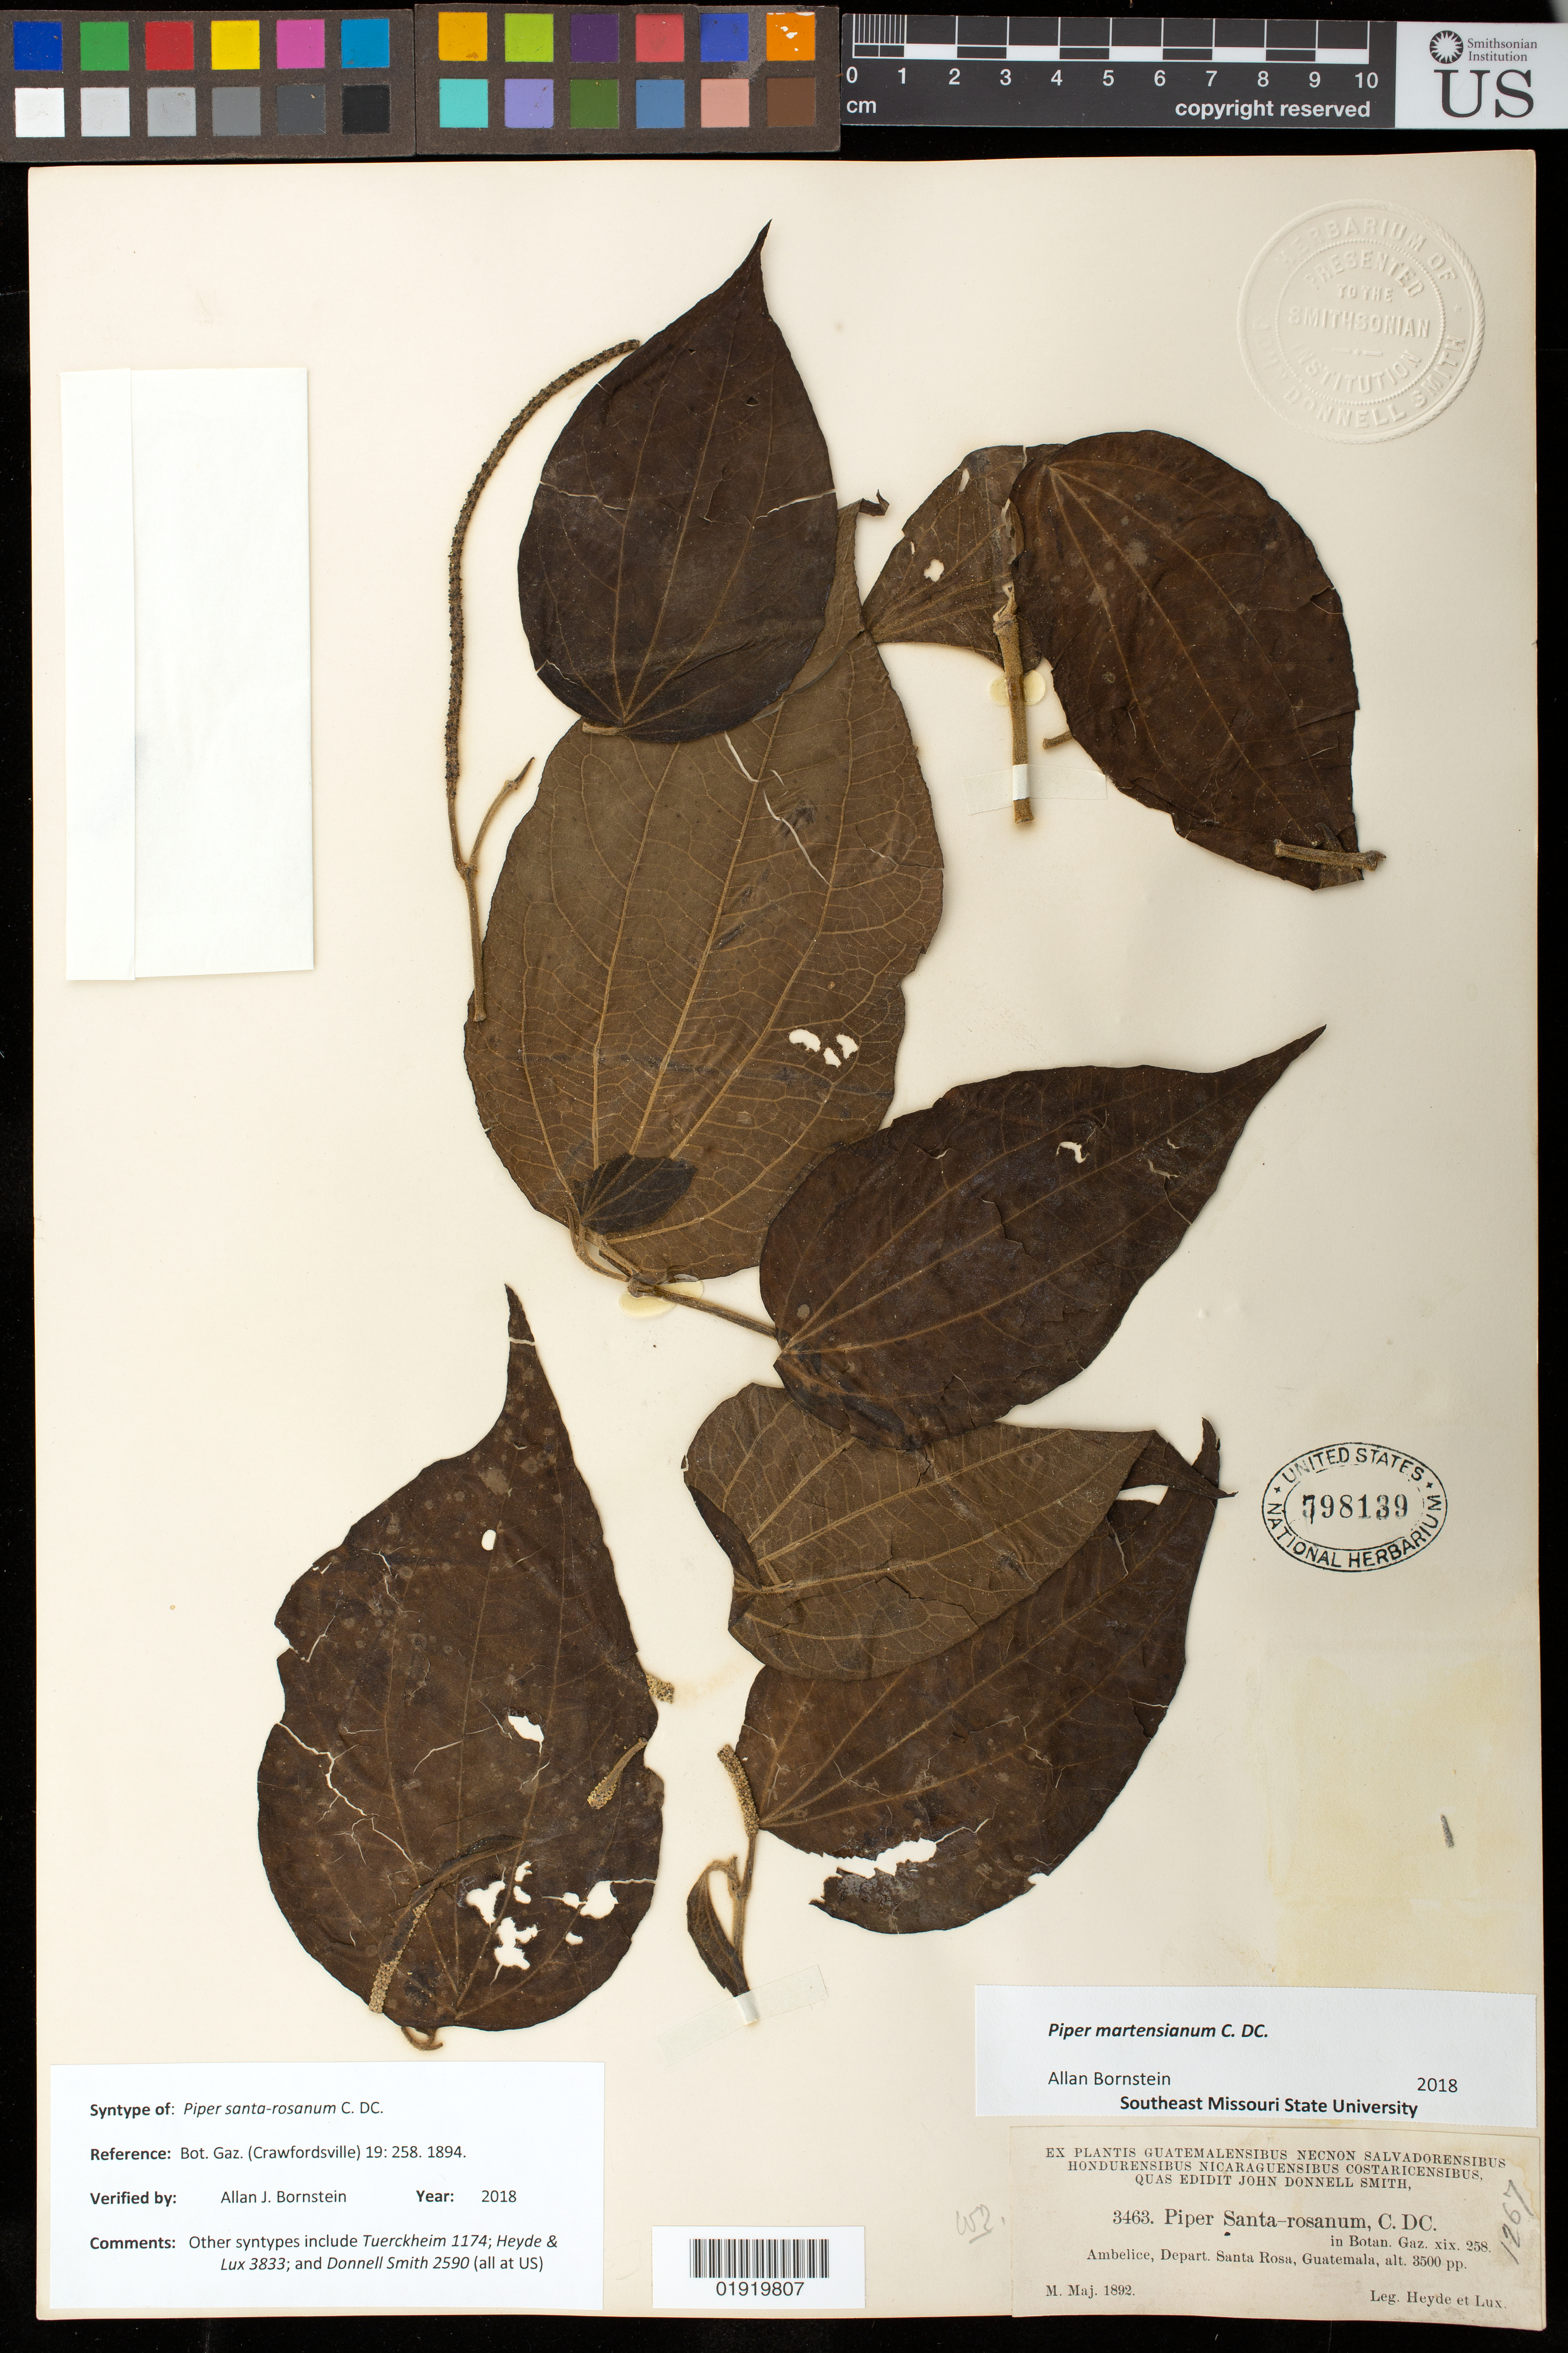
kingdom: Plantae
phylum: Tracheophyta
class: Magnoliopsida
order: Piperales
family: Piperaceae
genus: Piper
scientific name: Piper santa-rosanum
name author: C. DC. in Donn. Sm.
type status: Syntype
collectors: E. T. Heyde & E. Lux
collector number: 3463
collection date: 1892-05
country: Guatemala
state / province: Santa Rosa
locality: Ambelice, Depart. Santa Rosa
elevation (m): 1067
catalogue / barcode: US 798139